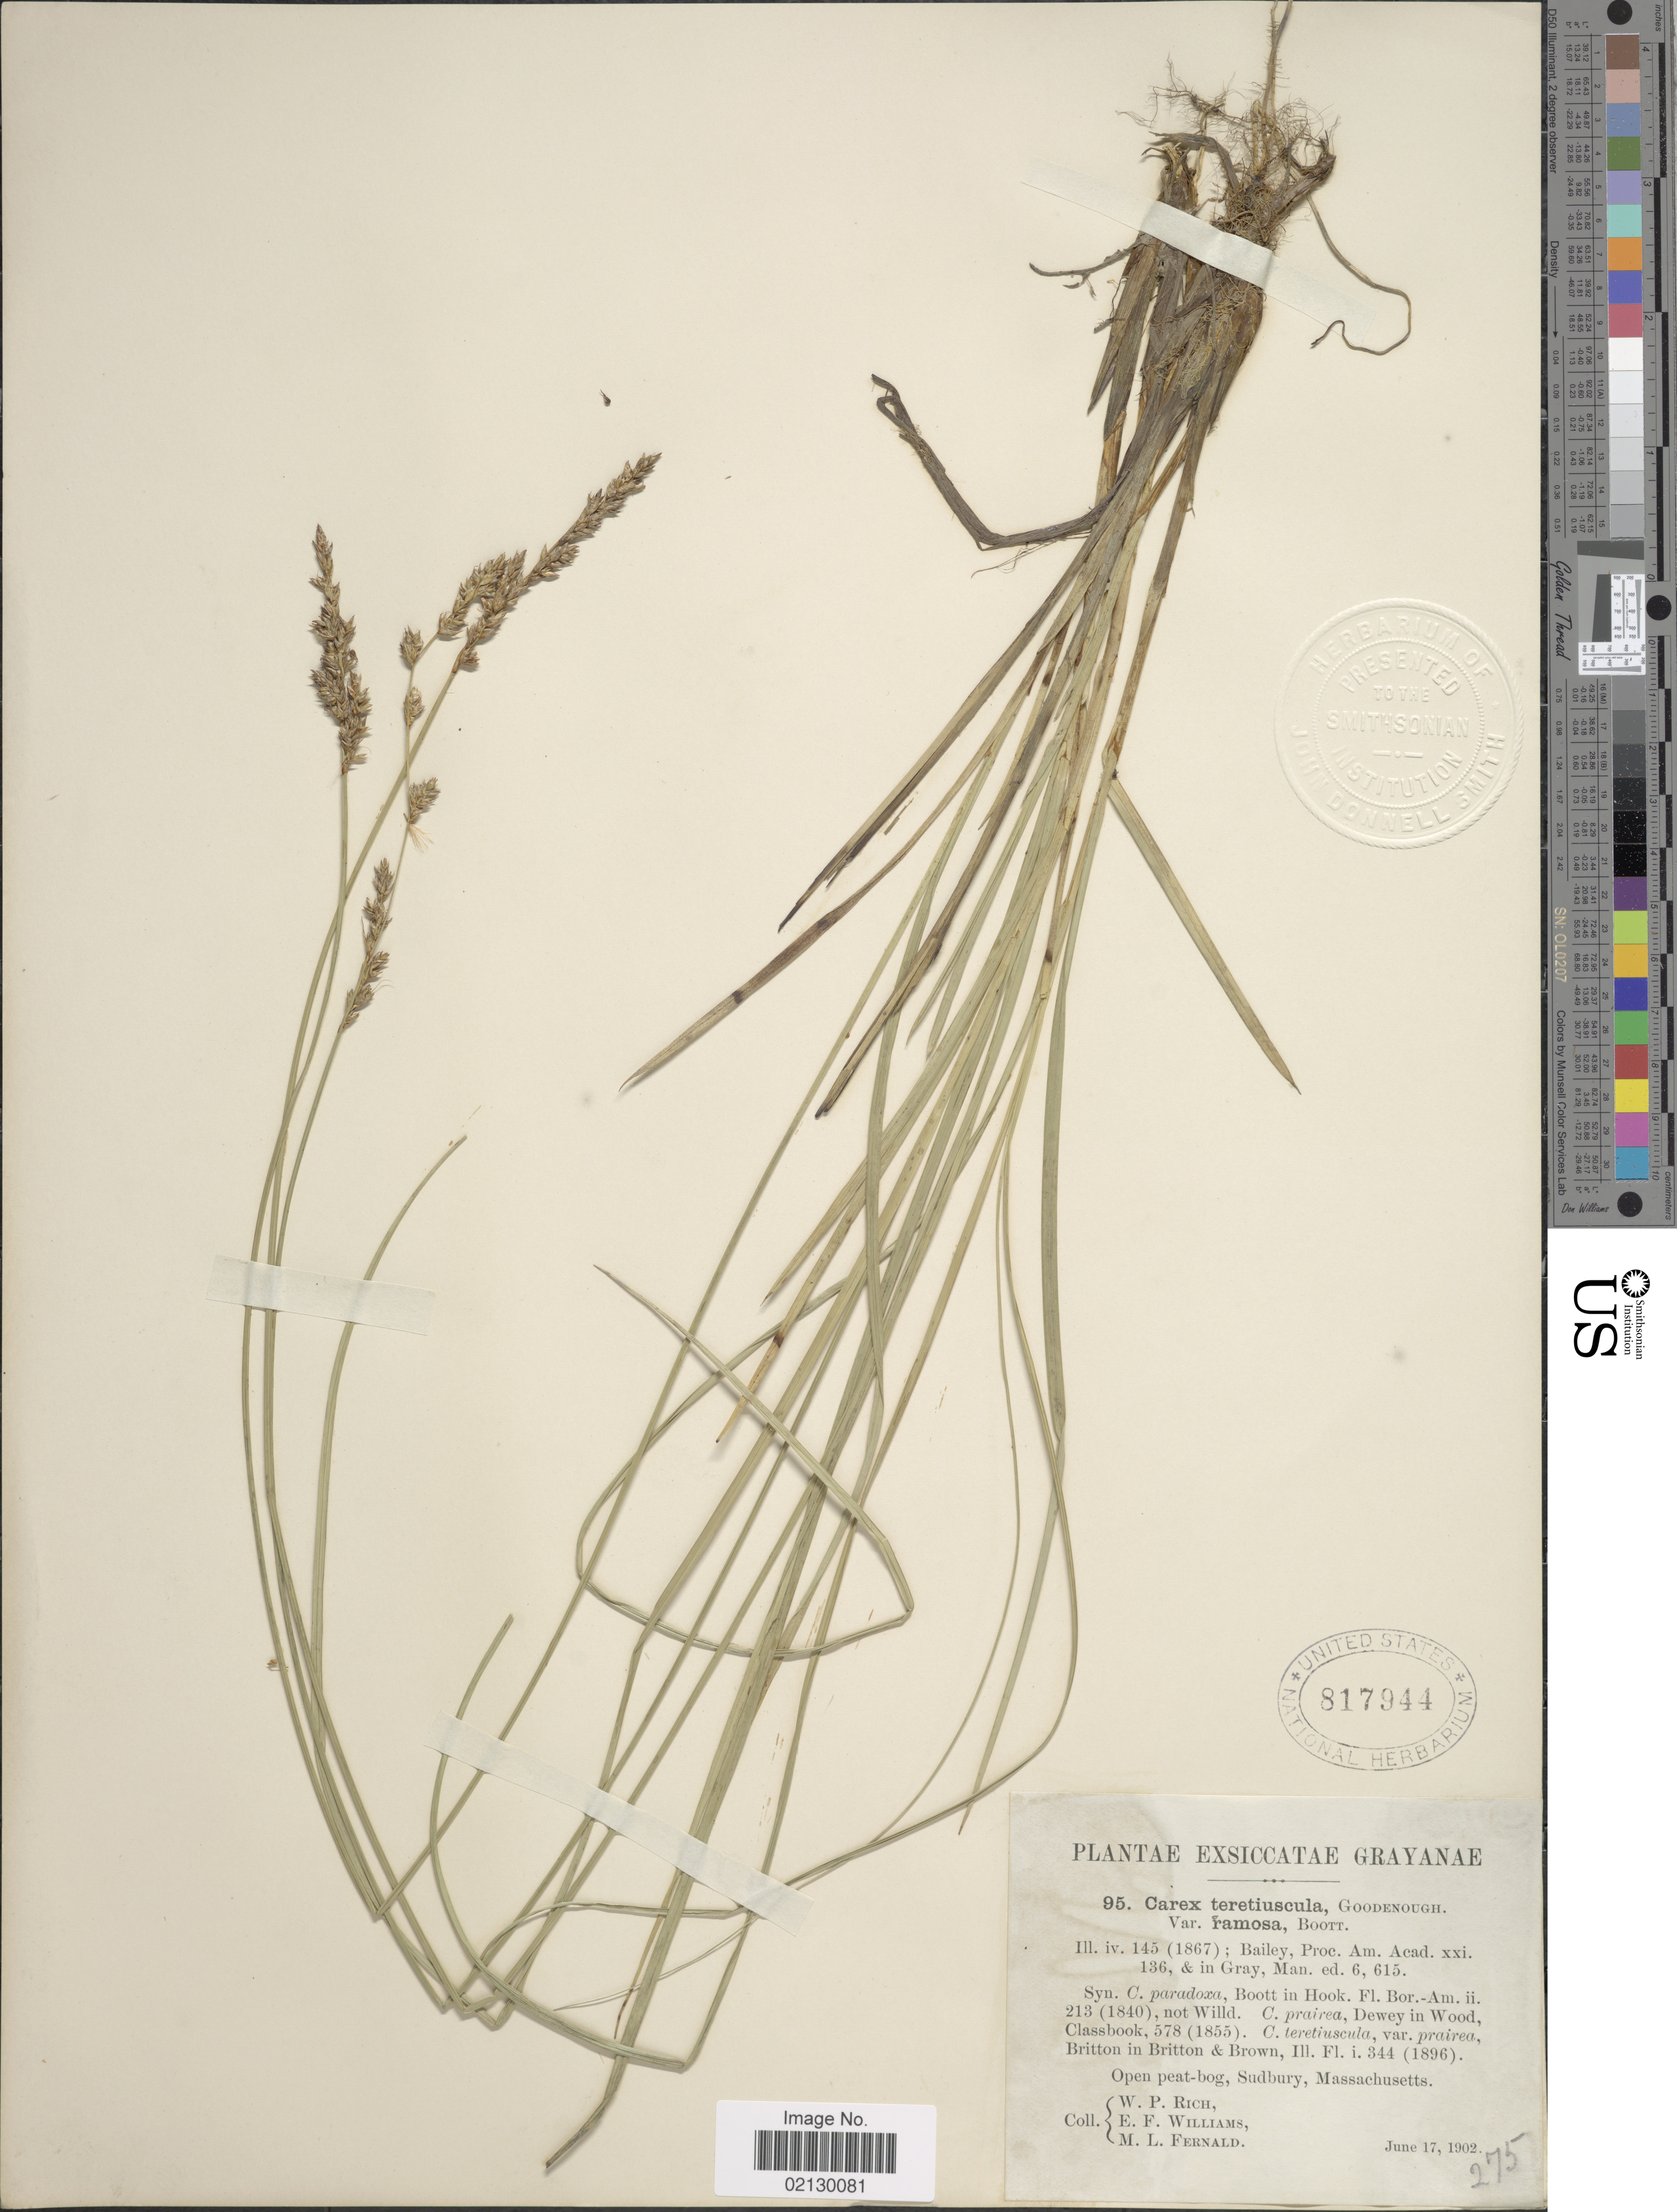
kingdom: Plantae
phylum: Tracheophyta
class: Liliopsida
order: Poales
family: Cyperaceae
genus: Carex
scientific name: Carex prairea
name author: Dewey ex Alph. Wood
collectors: W. P. Rich, E. Williams & M. L. Fernald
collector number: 95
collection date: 1902-06-17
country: United States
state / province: Massachusetts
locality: Grayanae, Sudbury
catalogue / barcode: US 817944